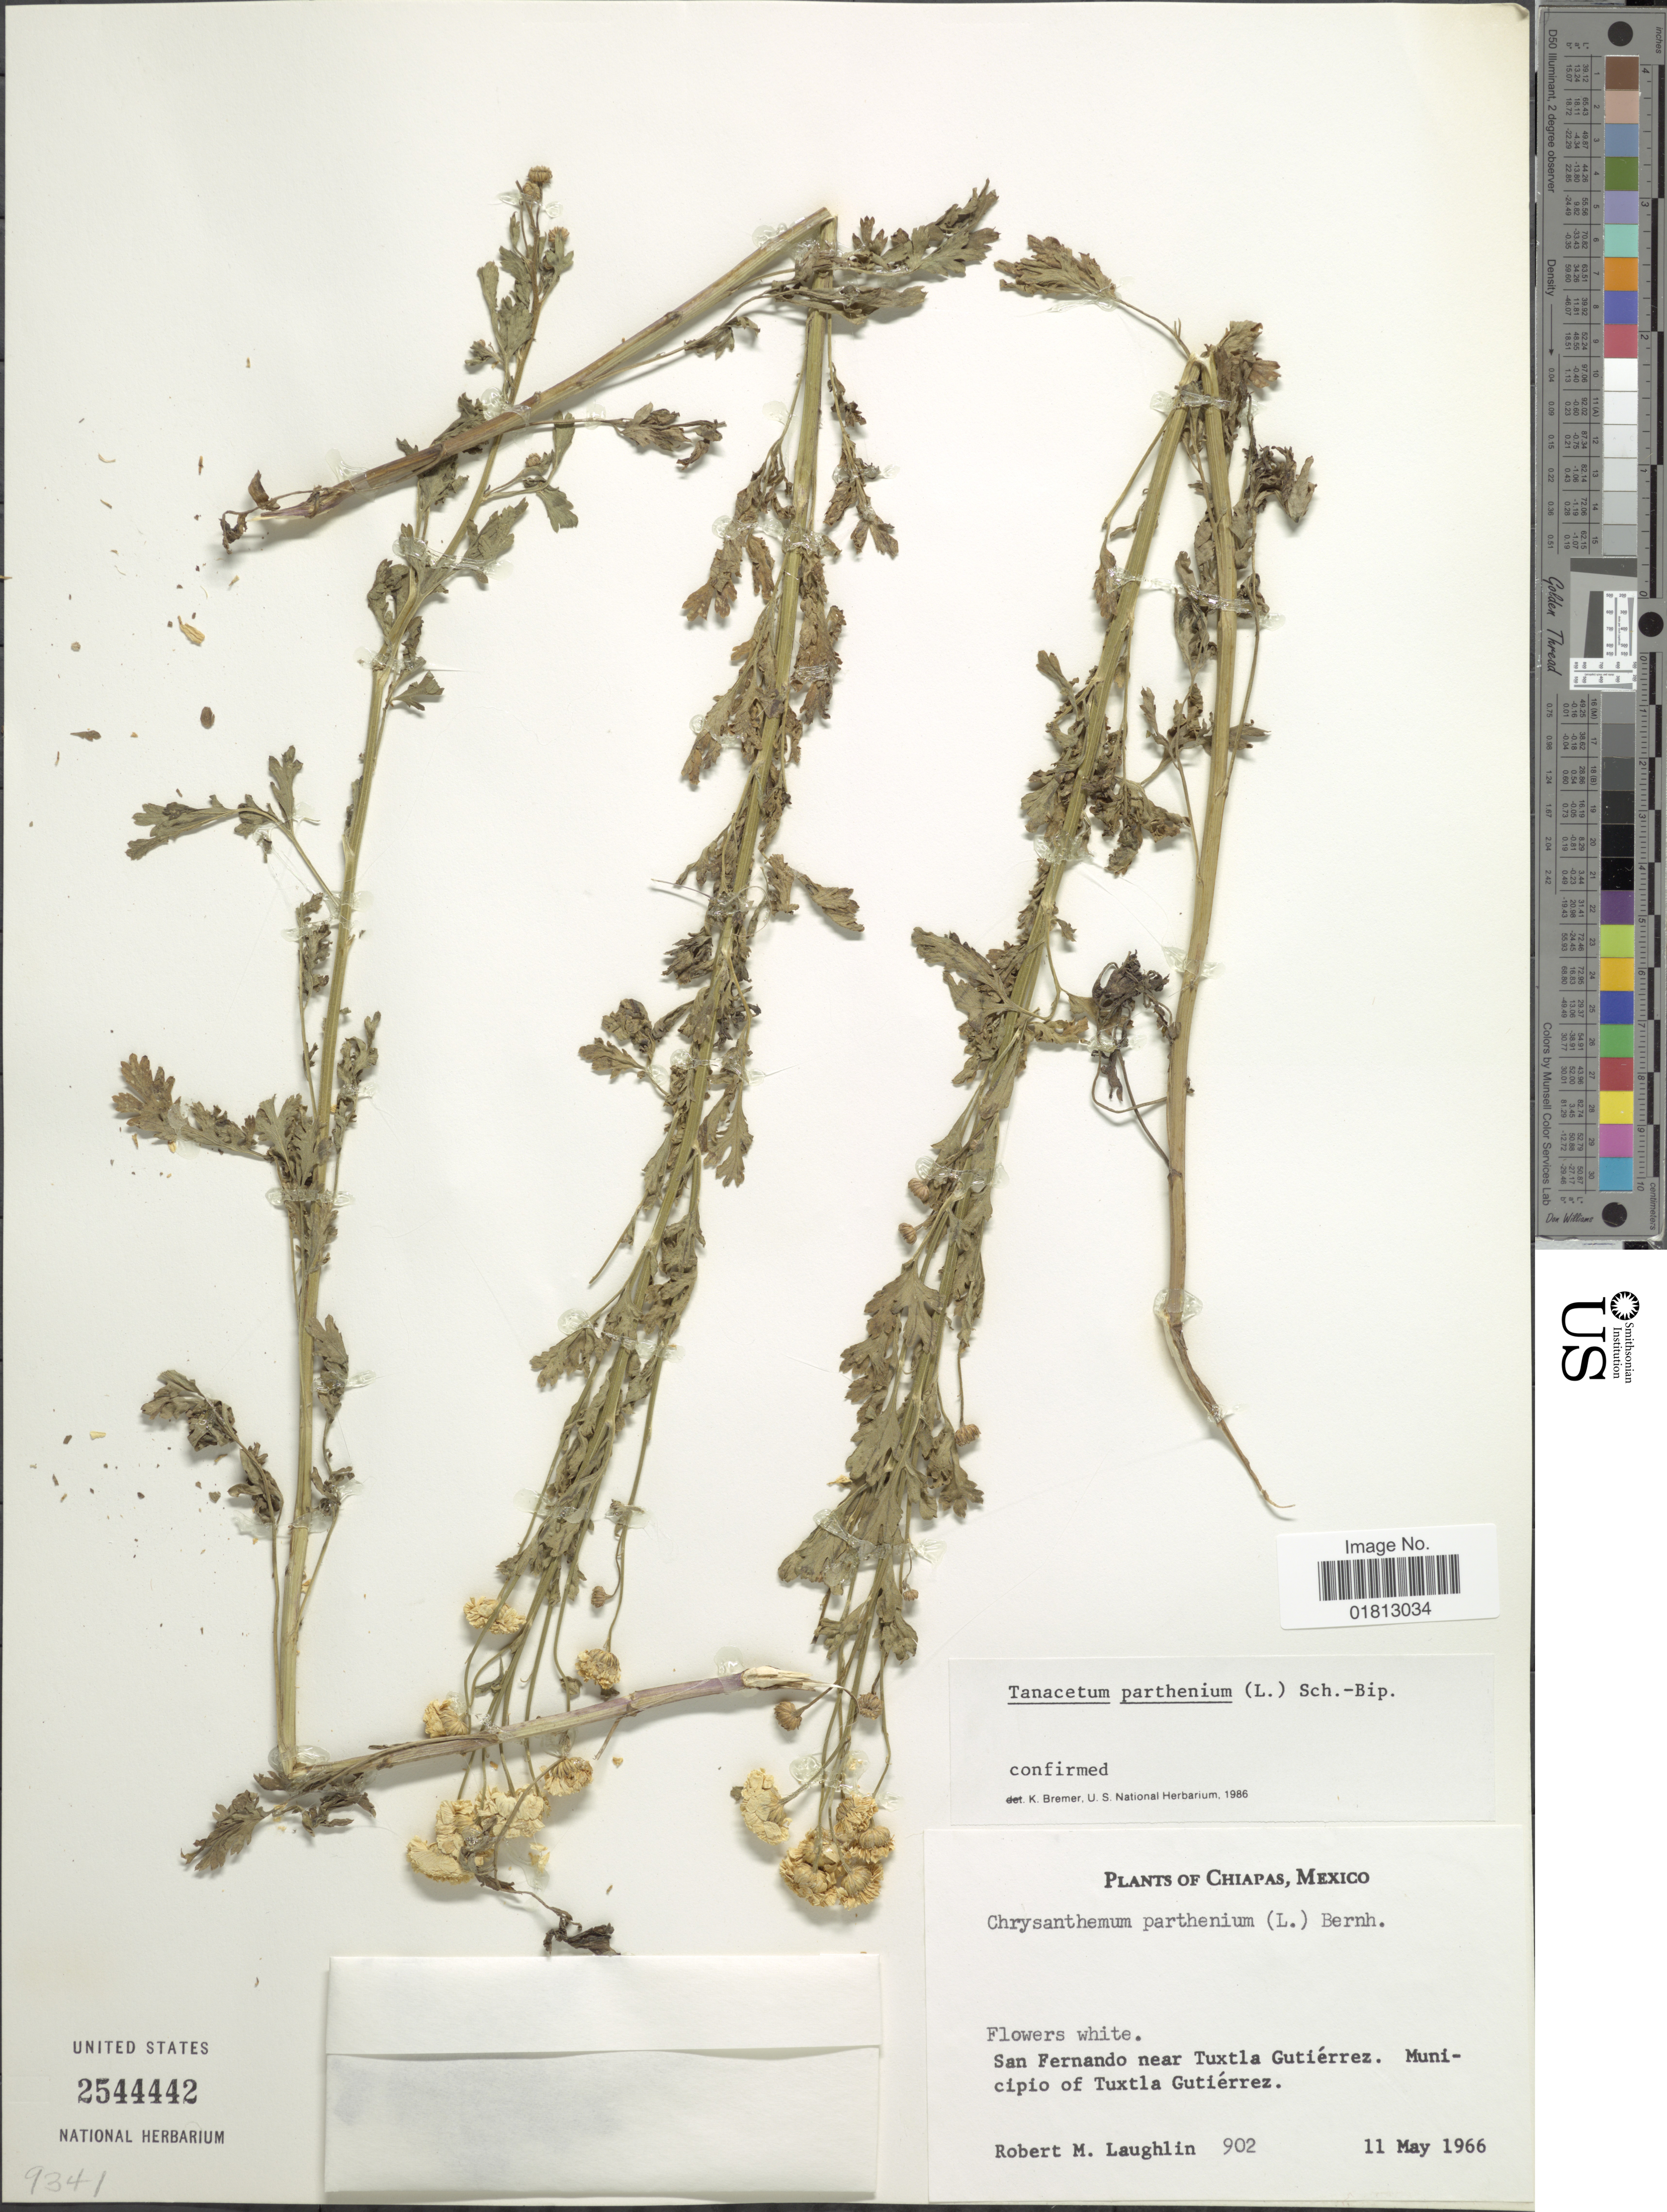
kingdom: Plantae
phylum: Tracheophyta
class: Magnoliopsida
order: Asterales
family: Asteraceae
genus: Tanacetum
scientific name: Tanacetum parthenium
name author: (L.) Sch. Bip.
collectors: R. M. Laughlin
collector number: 902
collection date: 1966-05-11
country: Mexico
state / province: Chiapas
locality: San Fernando near Tuxtla Gutierrez, Municipio of Tuxtla Gutierrez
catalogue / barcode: US 2544442